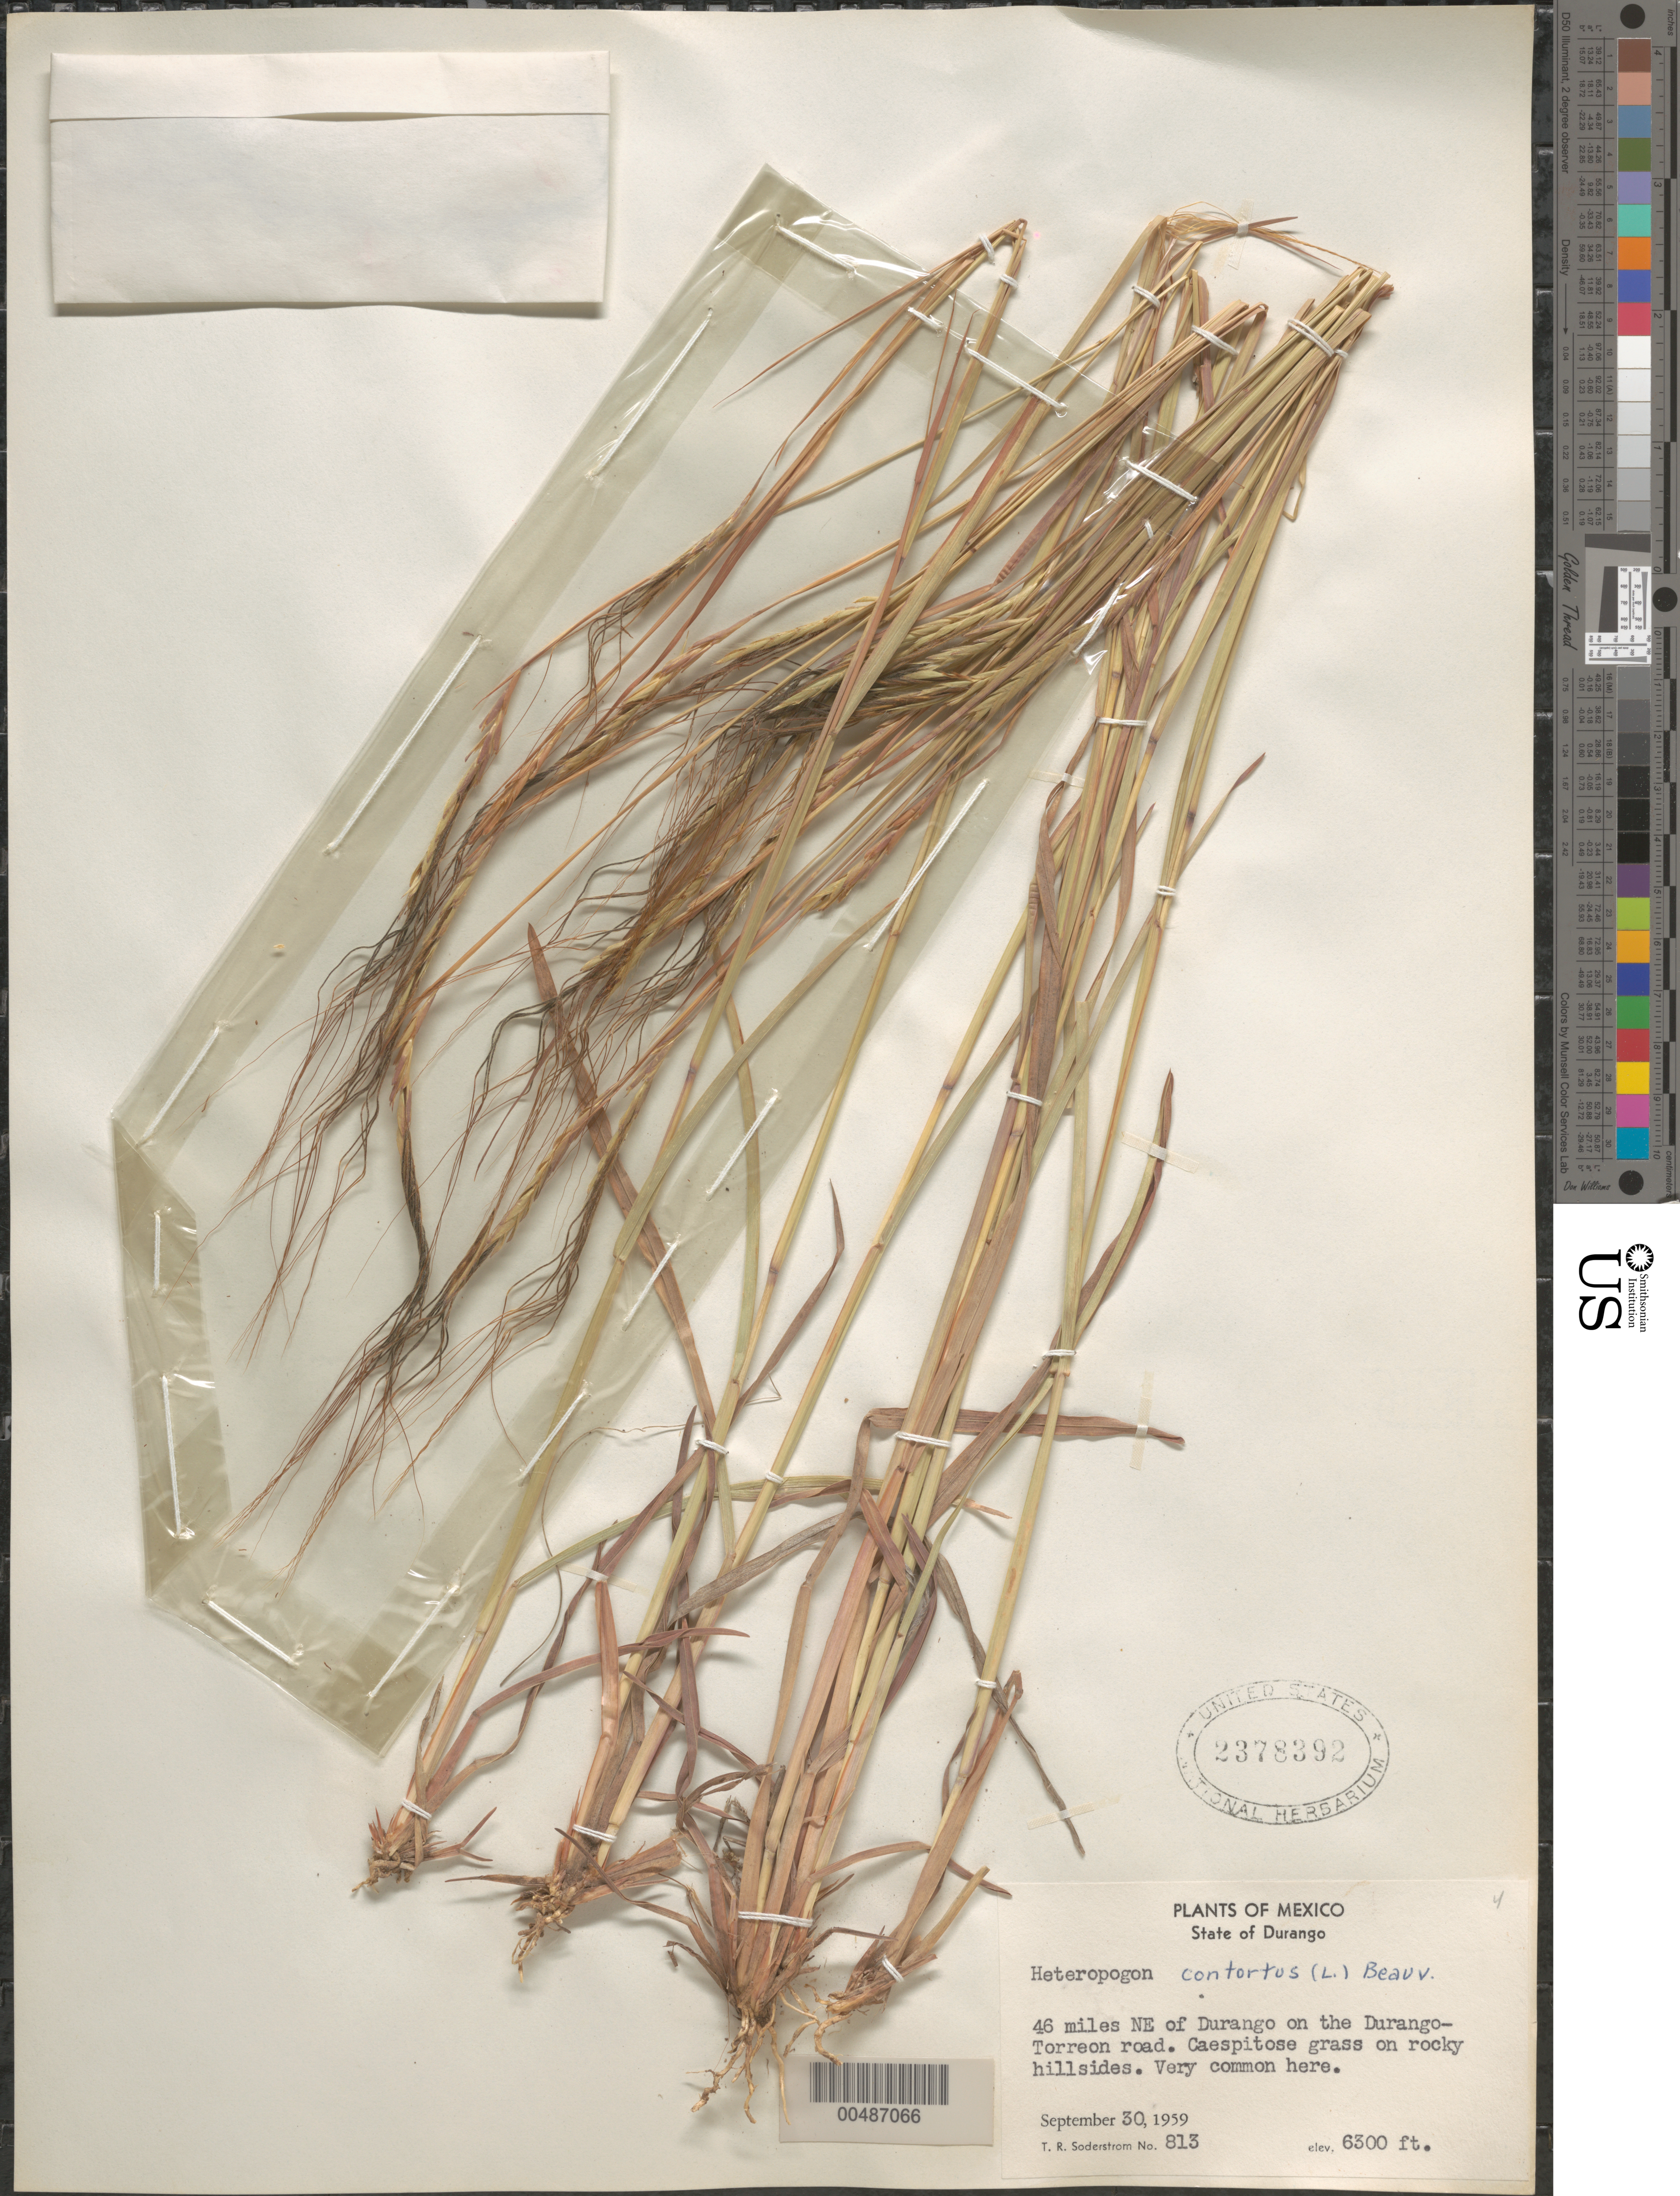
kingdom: Plantae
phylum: Tracheophyta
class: Liliopsida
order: Poales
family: Poaceae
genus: Heteropogon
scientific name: Heteropogon contortus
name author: (L.) P. Beauv. ex Roem. & Schult.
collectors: T. R. Soderstrom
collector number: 813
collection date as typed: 30 Sep 1959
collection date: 1959-09-30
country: Mexico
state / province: Durango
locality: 46 mi NE of Durango on Durango-Torreon rd.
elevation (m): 1920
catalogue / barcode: US 2378392